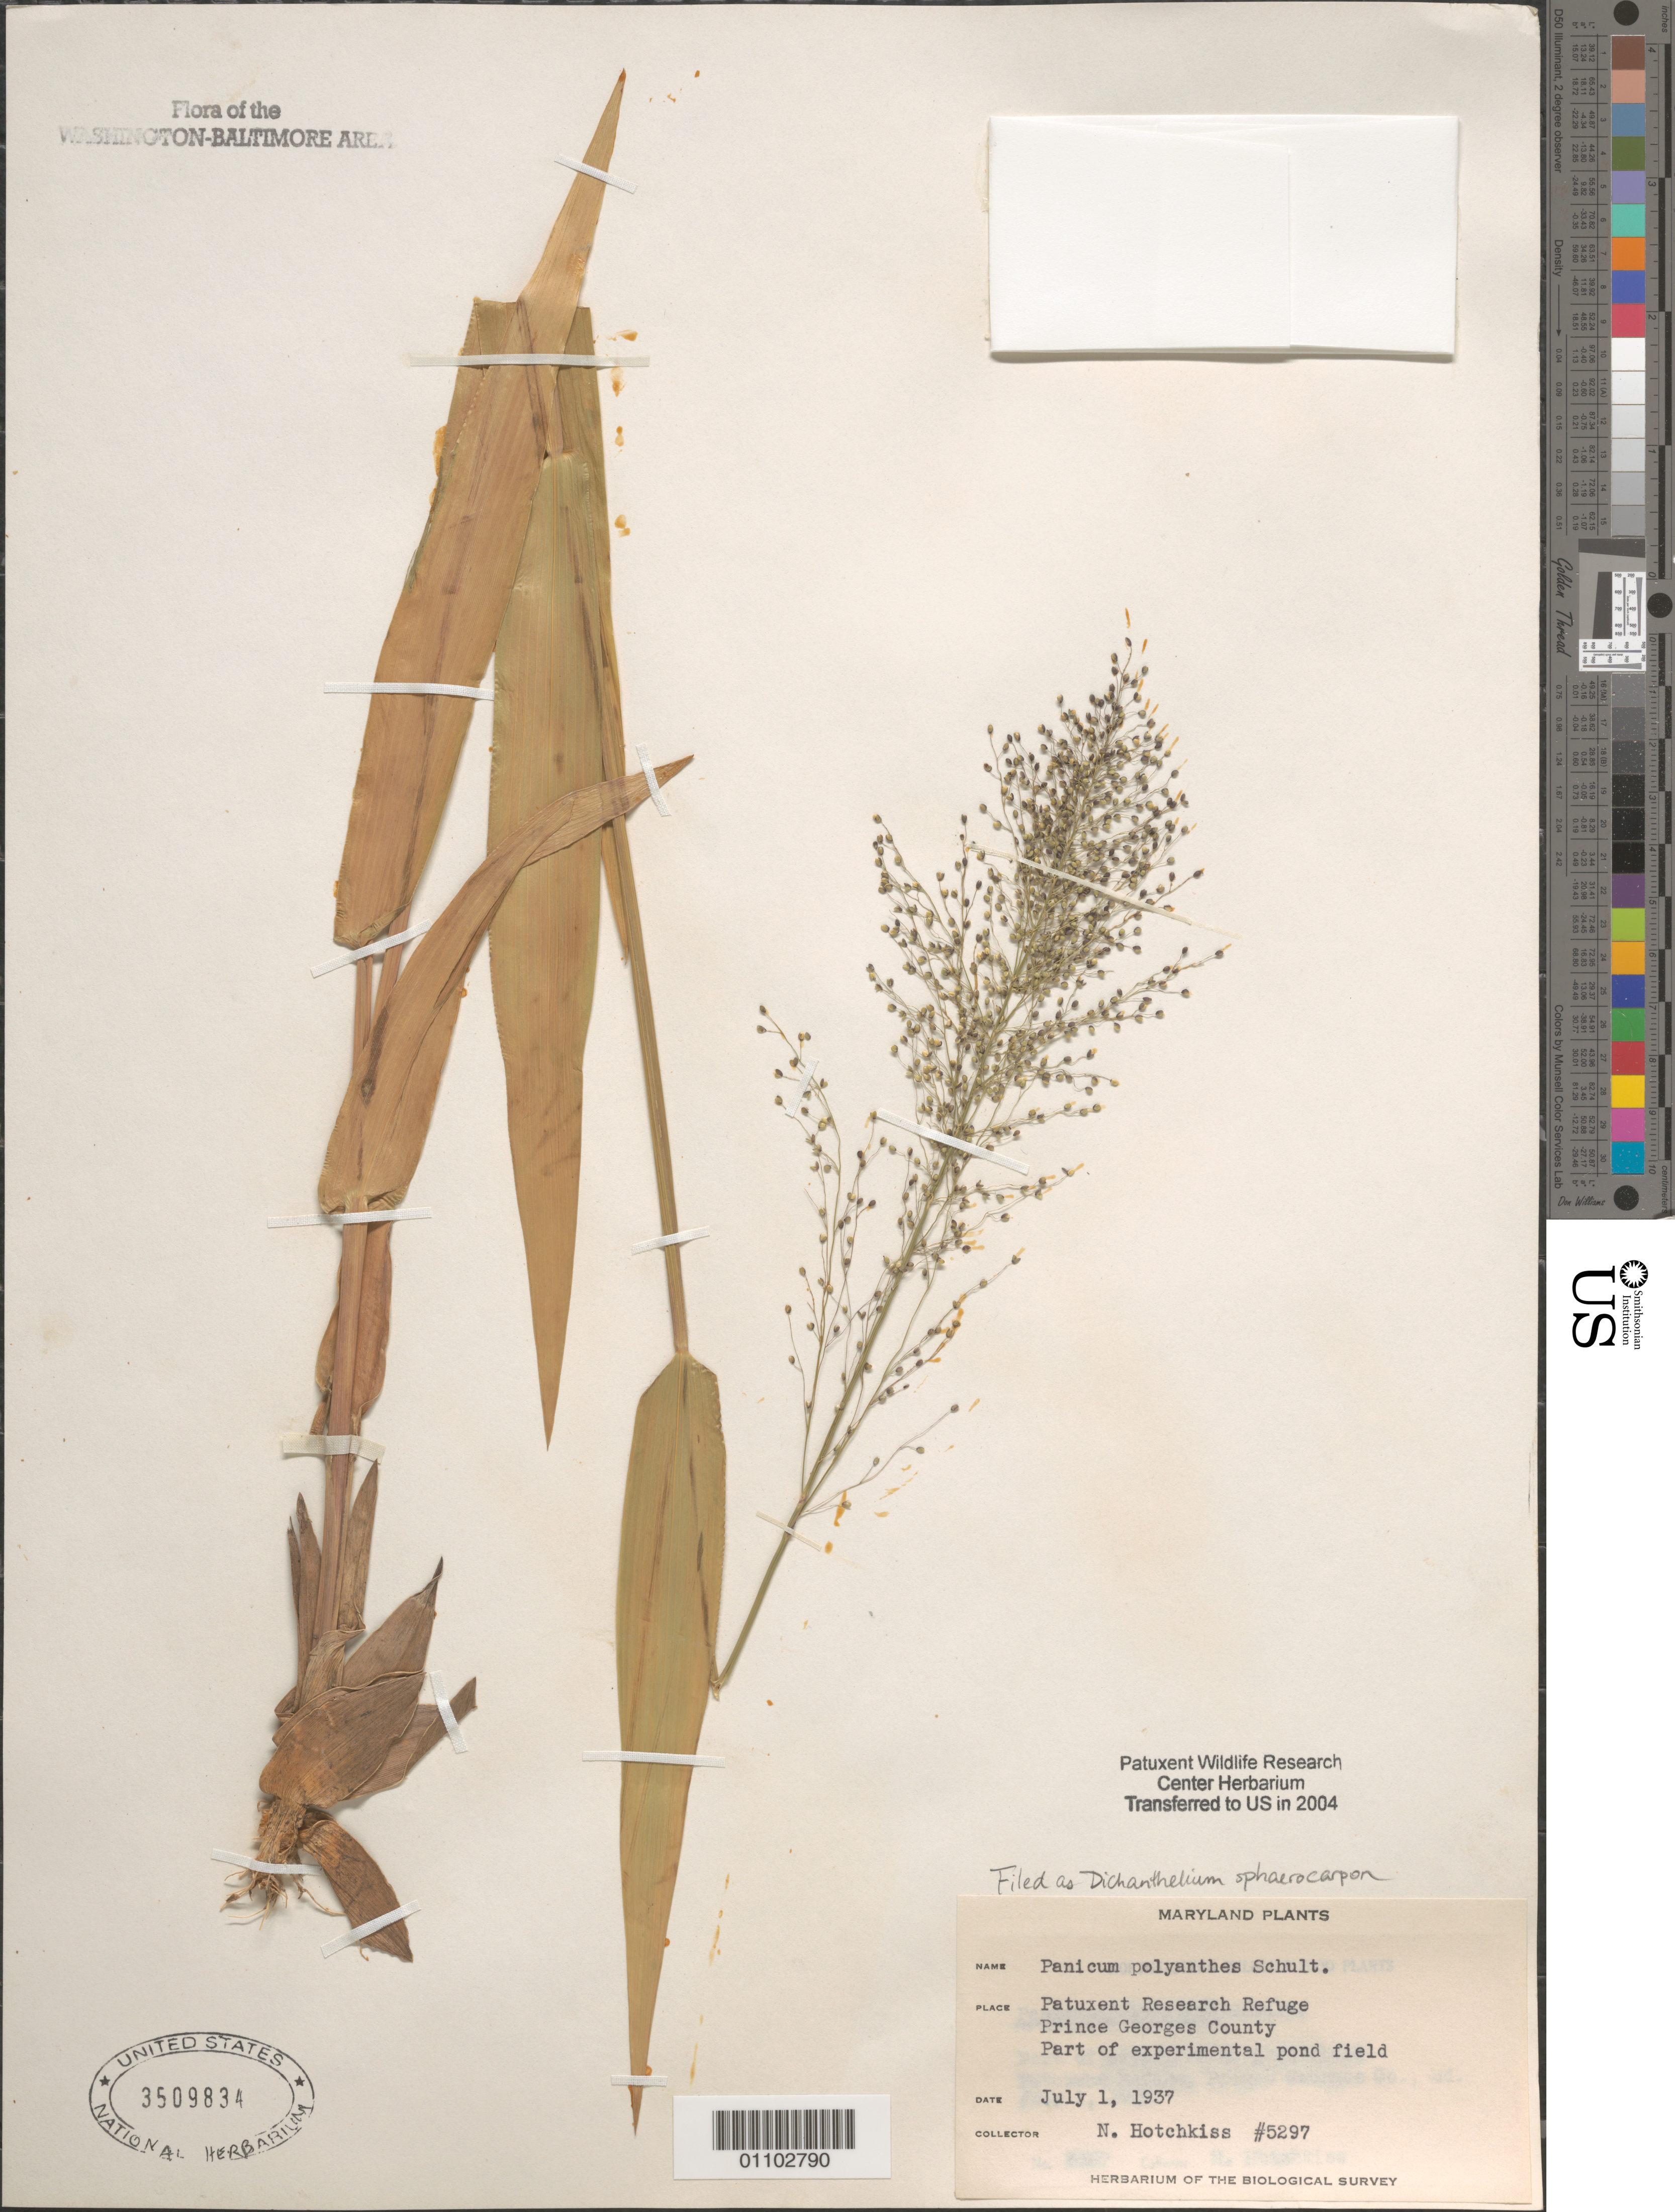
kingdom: Plantae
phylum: Tracheophyta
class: Liliopsida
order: Poales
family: Poaceae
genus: Dichanthelium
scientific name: Dichanthelium sphaerocarpon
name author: (Elliott) Gould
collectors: N. Hotchkiss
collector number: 5297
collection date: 1937-07-01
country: United States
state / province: Maryland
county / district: Prince George's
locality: Patuxent Research Refuge, part of experimental pond field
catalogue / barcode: US 3509834